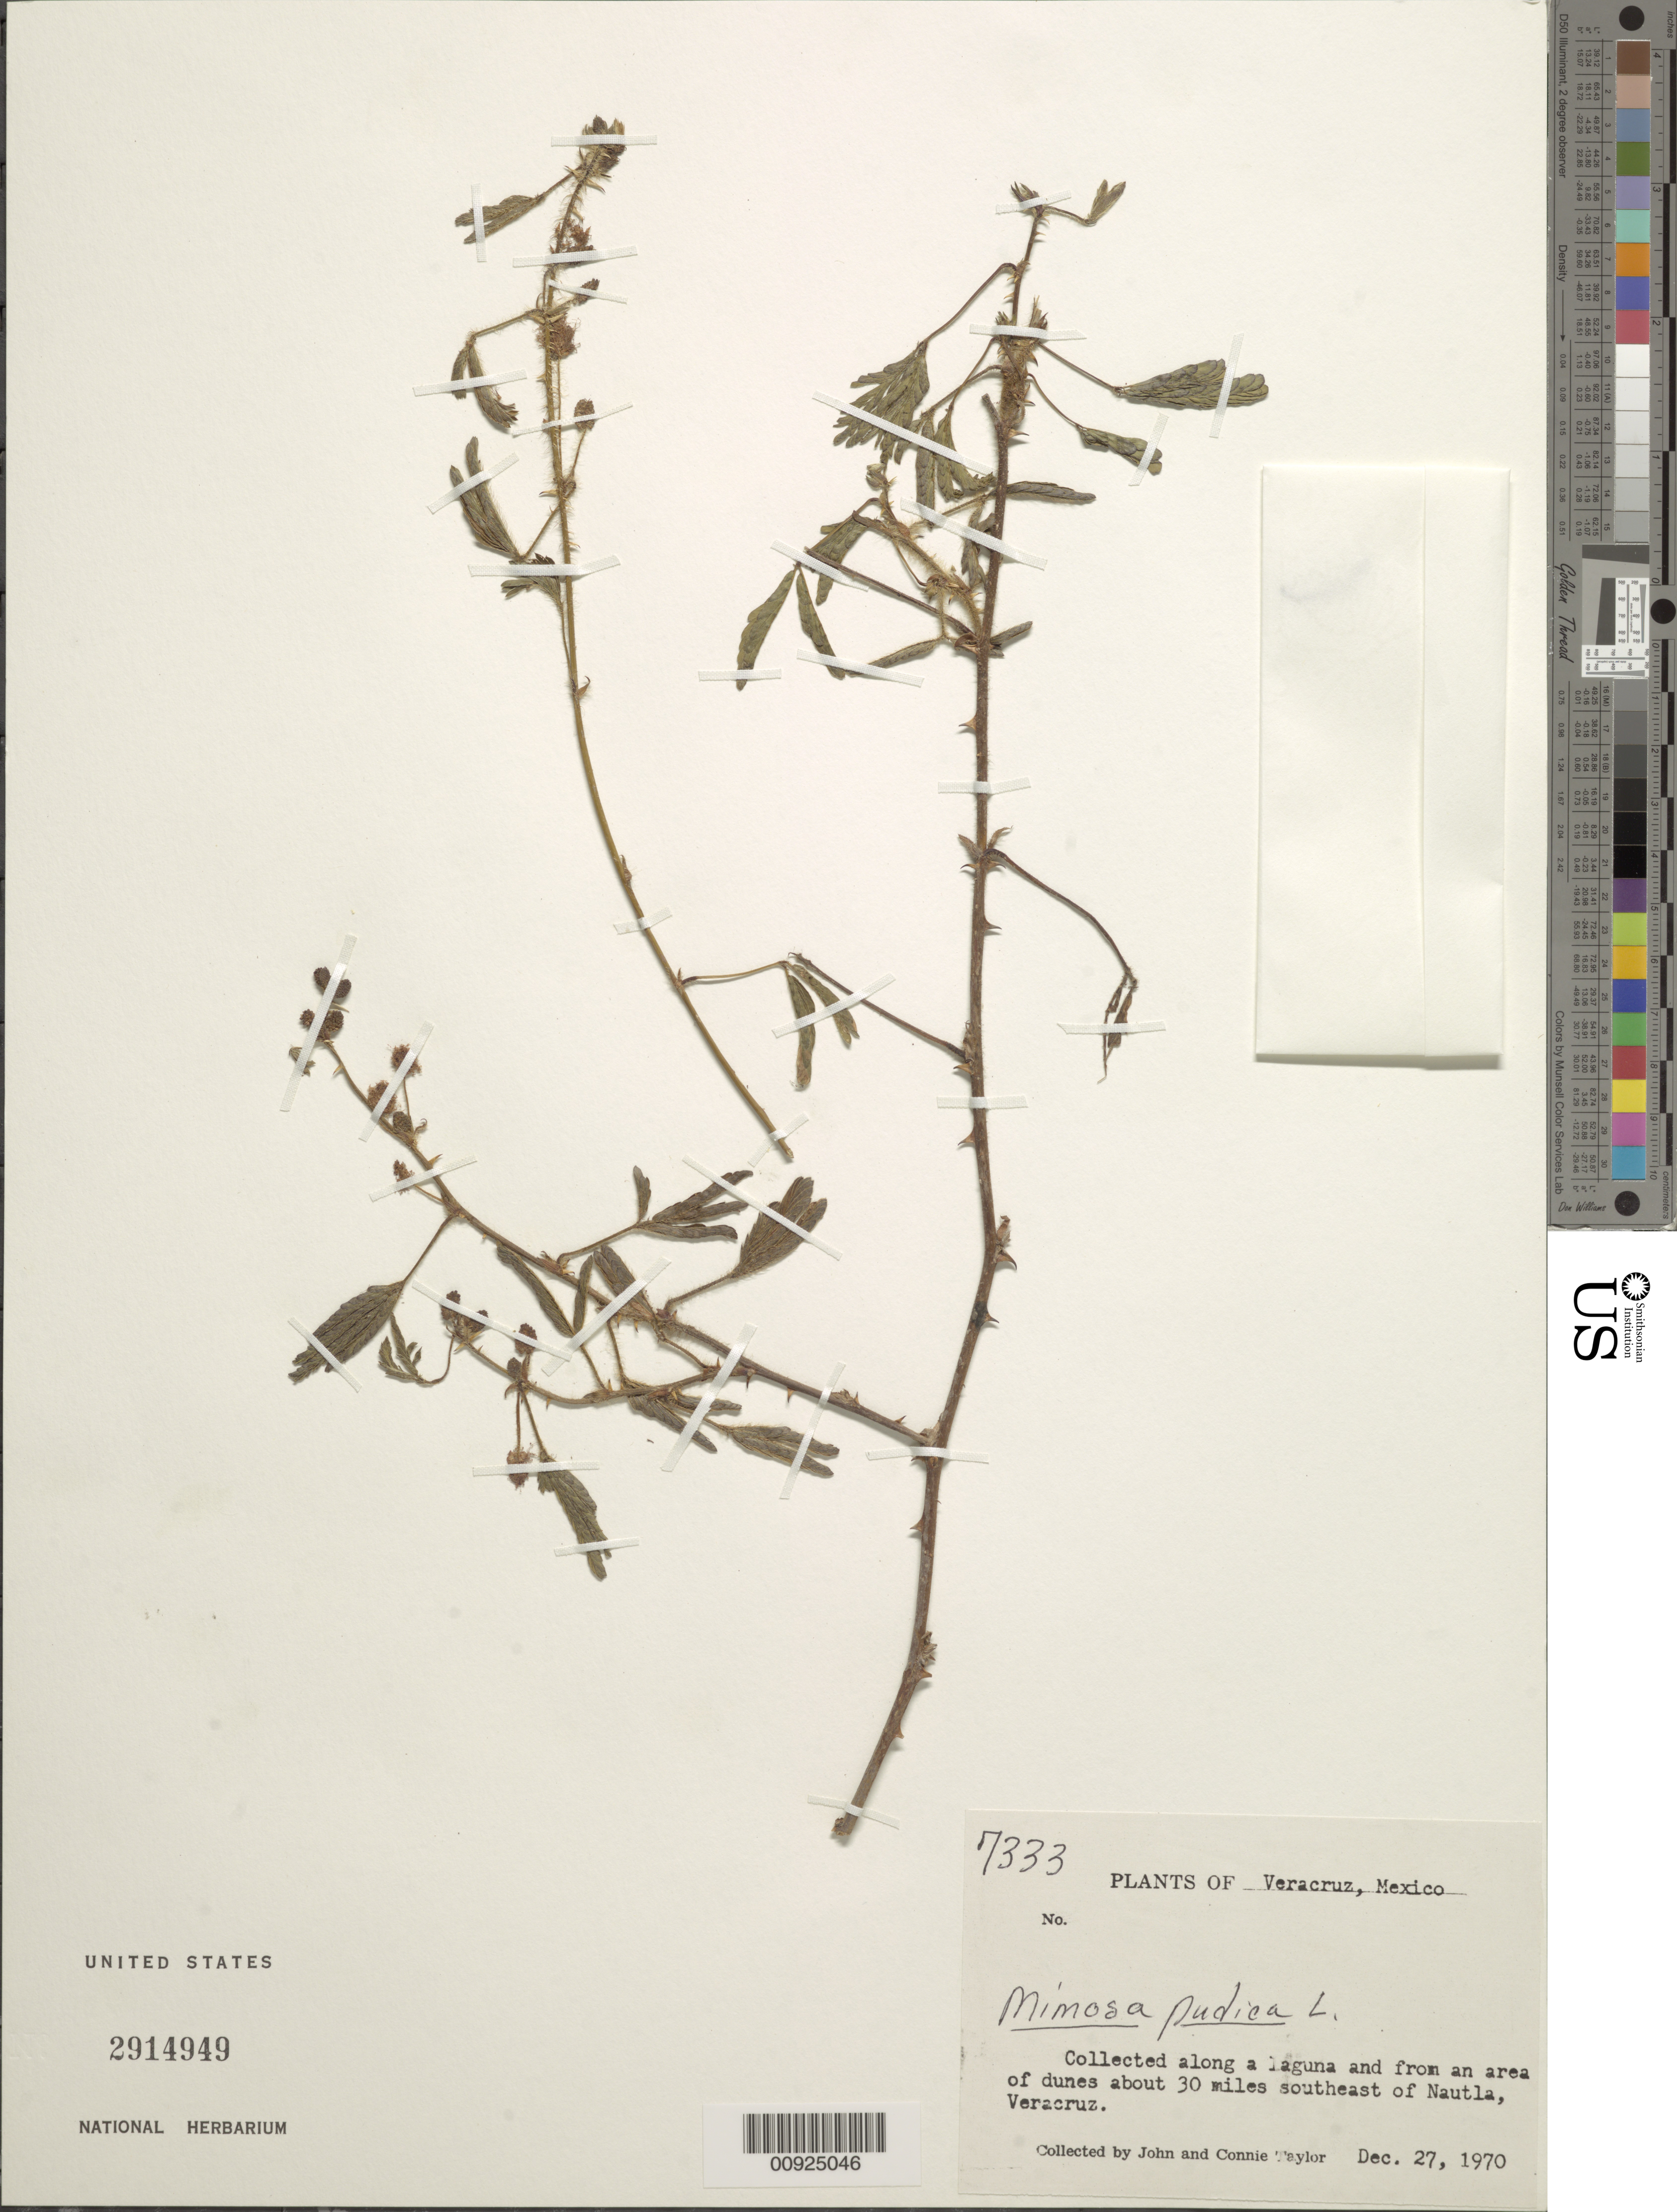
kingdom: Plantae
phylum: Tracheophyta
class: Magnoliopsida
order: Fabales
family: Fabaceae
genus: Mimosa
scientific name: Mimosa pudica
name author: L.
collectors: J. Taylor & C. Taylor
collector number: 7333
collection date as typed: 27 Dec 1970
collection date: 1970-12-27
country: Mexico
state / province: Veracruz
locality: Along a laguna and from an area of dunes about 30 miles southeast of Nautla, Veracruz.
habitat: Along a laguna and from an area of dunes.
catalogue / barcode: US 2914949